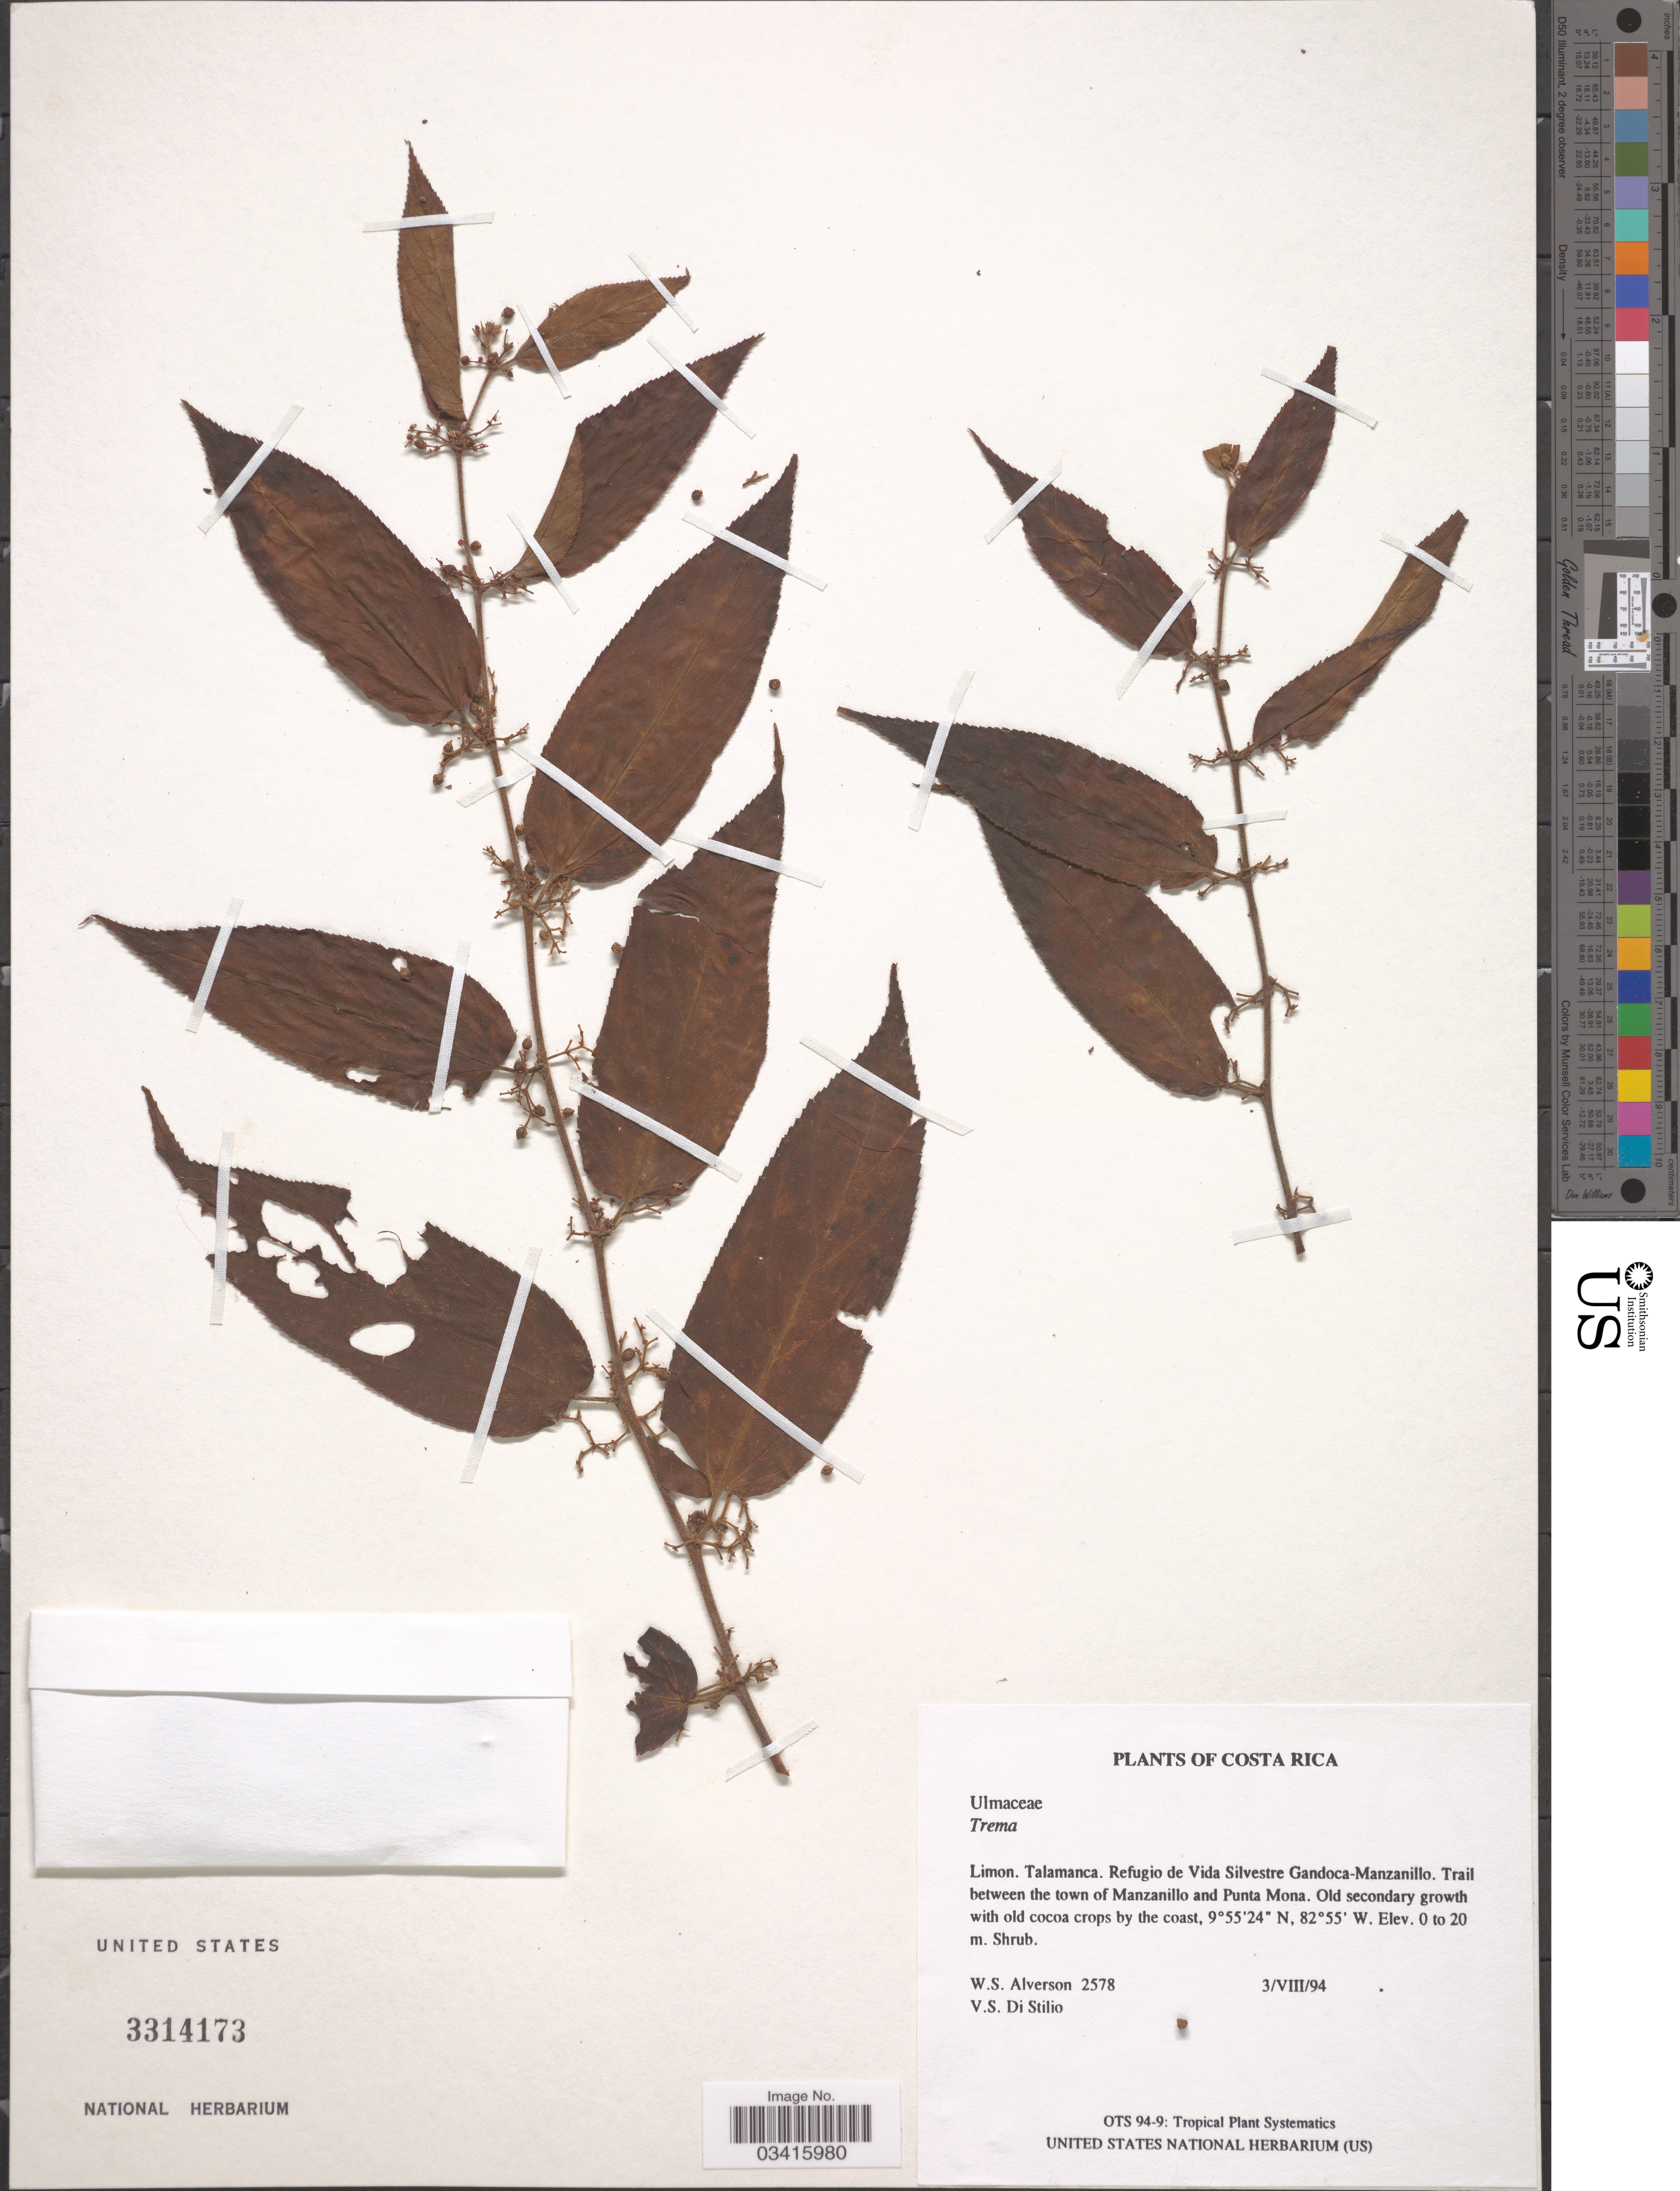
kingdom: Plantae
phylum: Tracheophyta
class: Magnoliopsida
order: Rosales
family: Cannabaceae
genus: Trema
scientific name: Trema sp.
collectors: W. S. Alverson & V. Di Stilio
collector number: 2578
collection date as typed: Transcribed d/m/y: 3/8/94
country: Costa Rica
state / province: Limón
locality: Talamanca. Refugio de Vida Silvestre Gandoca-Manzanillo. Trail between the town of Manzanillo and Punta Mona.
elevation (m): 0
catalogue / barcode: US 3314173